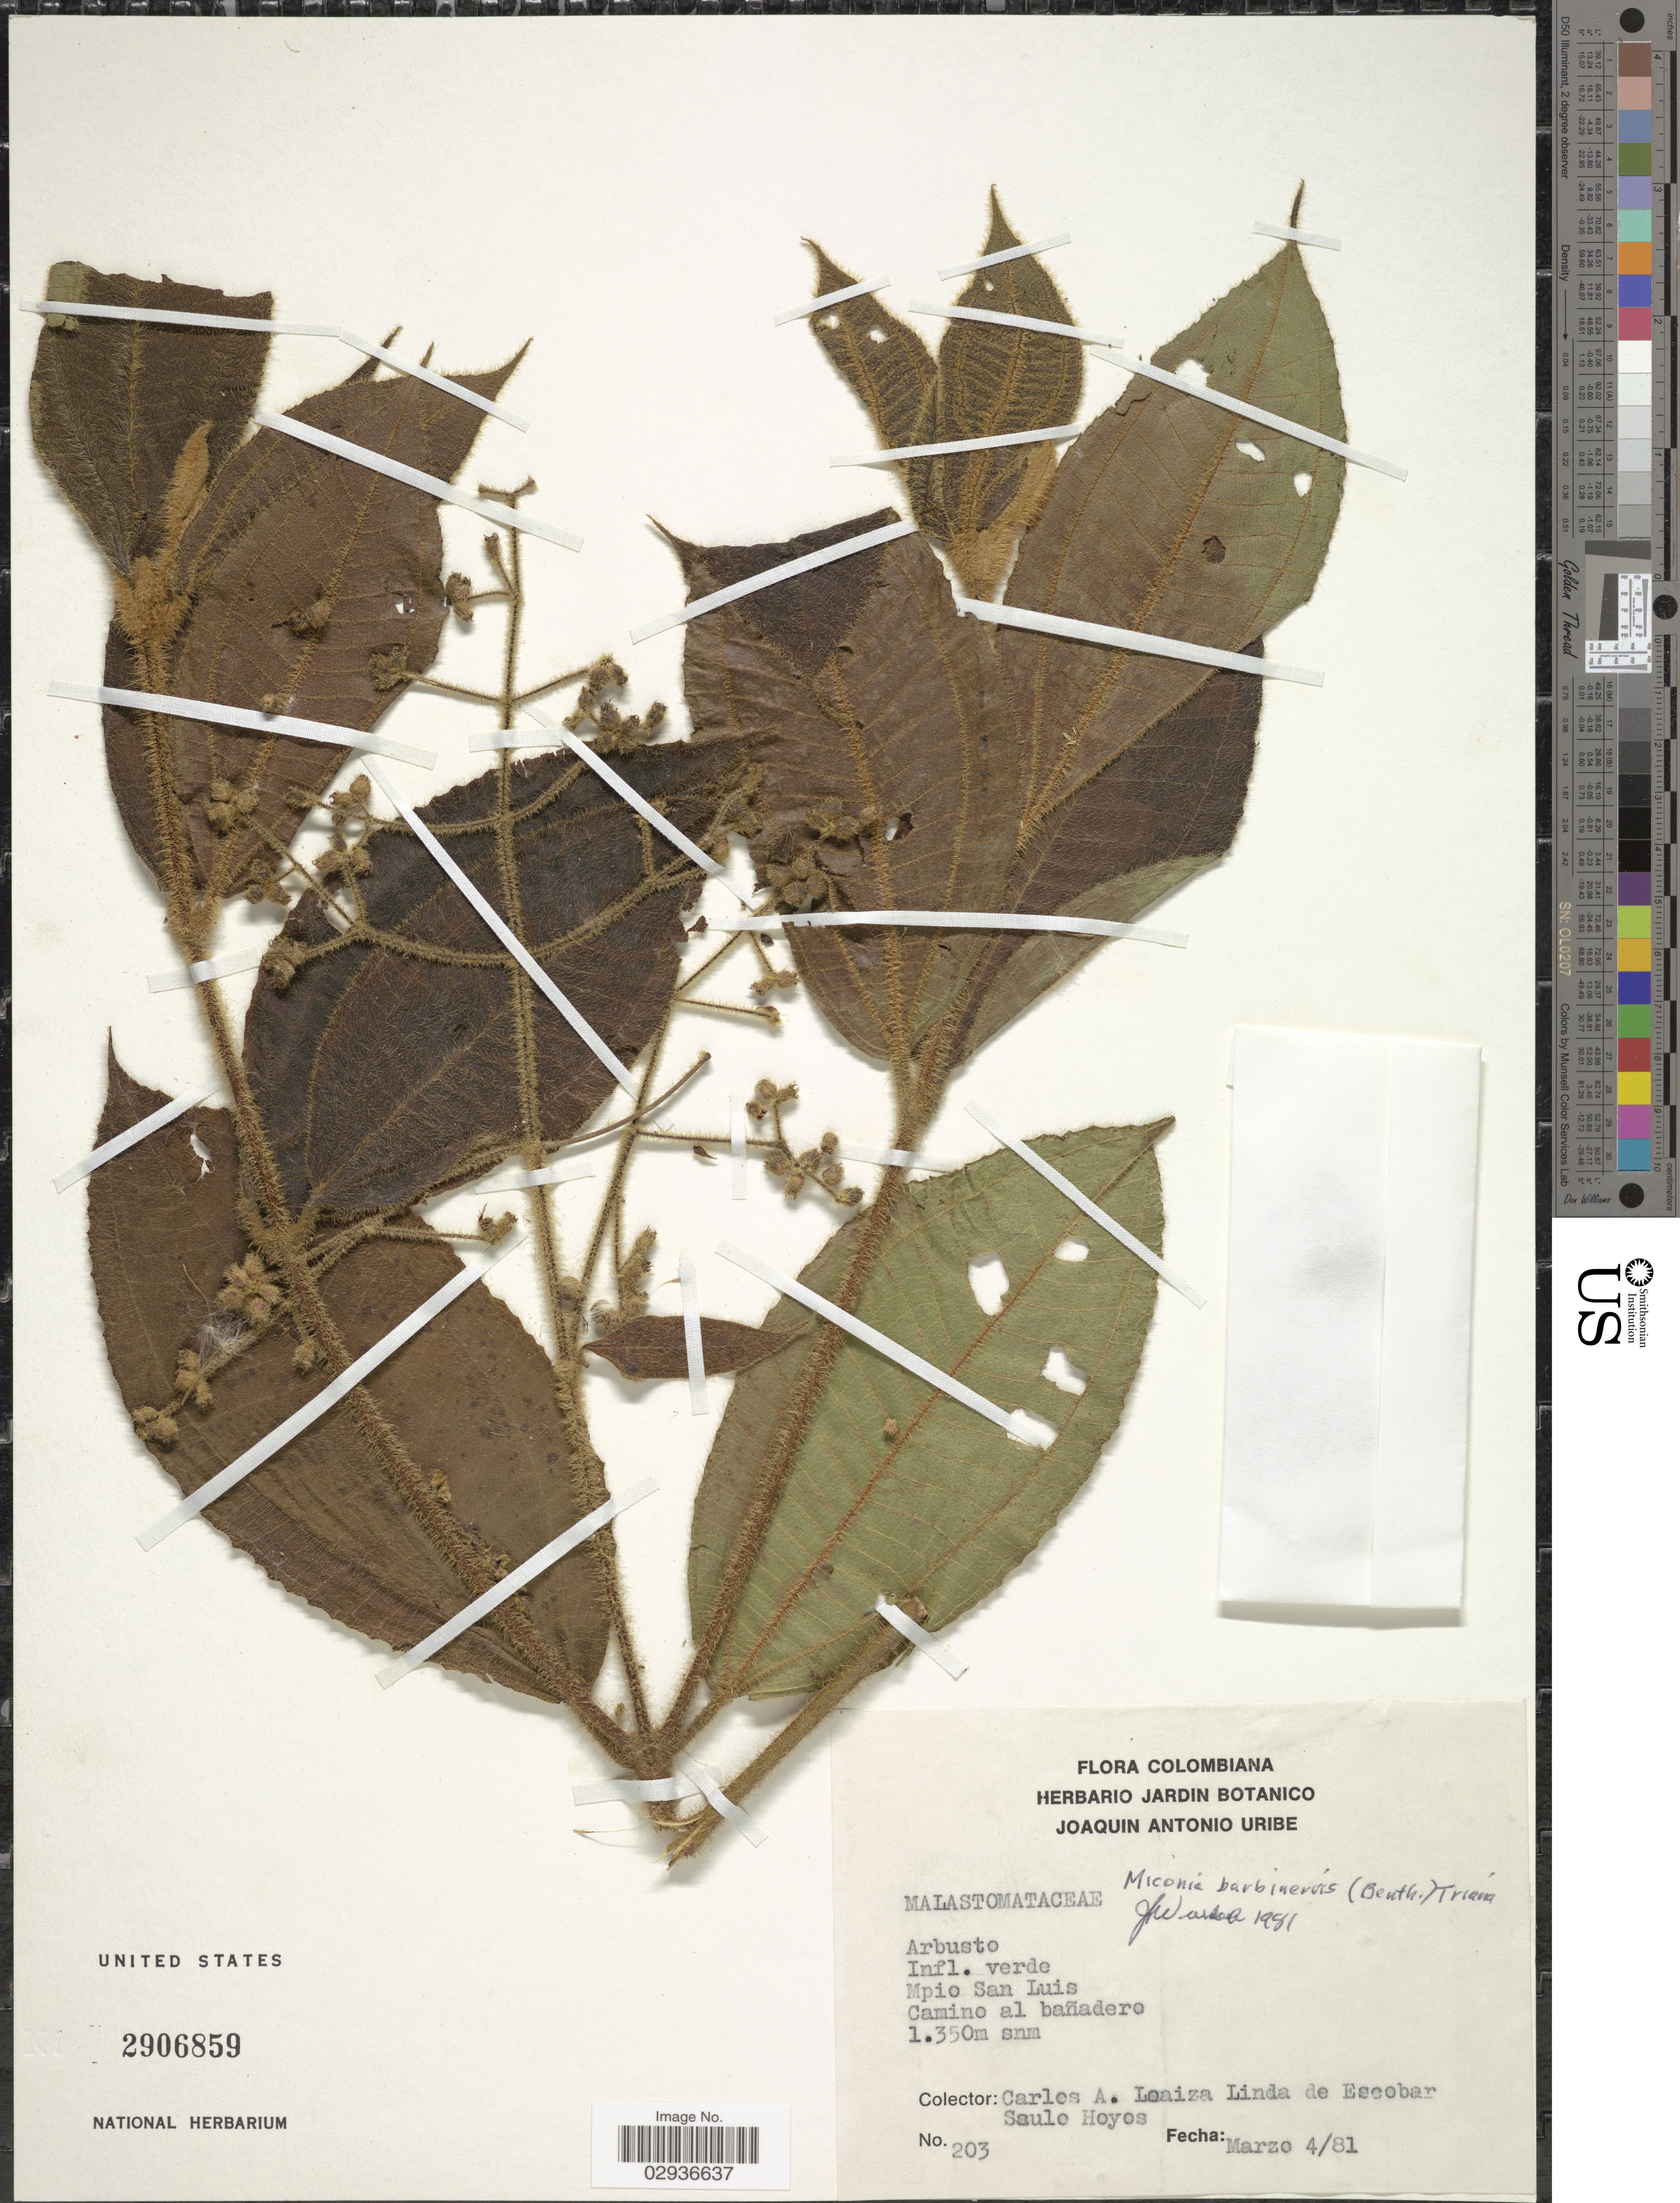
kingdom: Plantae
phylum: Tracheophyta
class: Magnoliopsida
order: Myrtales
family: Melastomataceae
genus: Miconia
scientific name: Miconia barbinervis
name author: (Benth.) Triana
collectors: C. Loaiza P., L. K. de Escobar & S. E. Hoyos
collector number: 203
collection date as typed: Transcribed d/m/y: 4/3/81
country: Colombia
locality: Mpio San Luis, Camino al bañadero.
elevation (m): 1350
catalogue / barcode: US 2906859